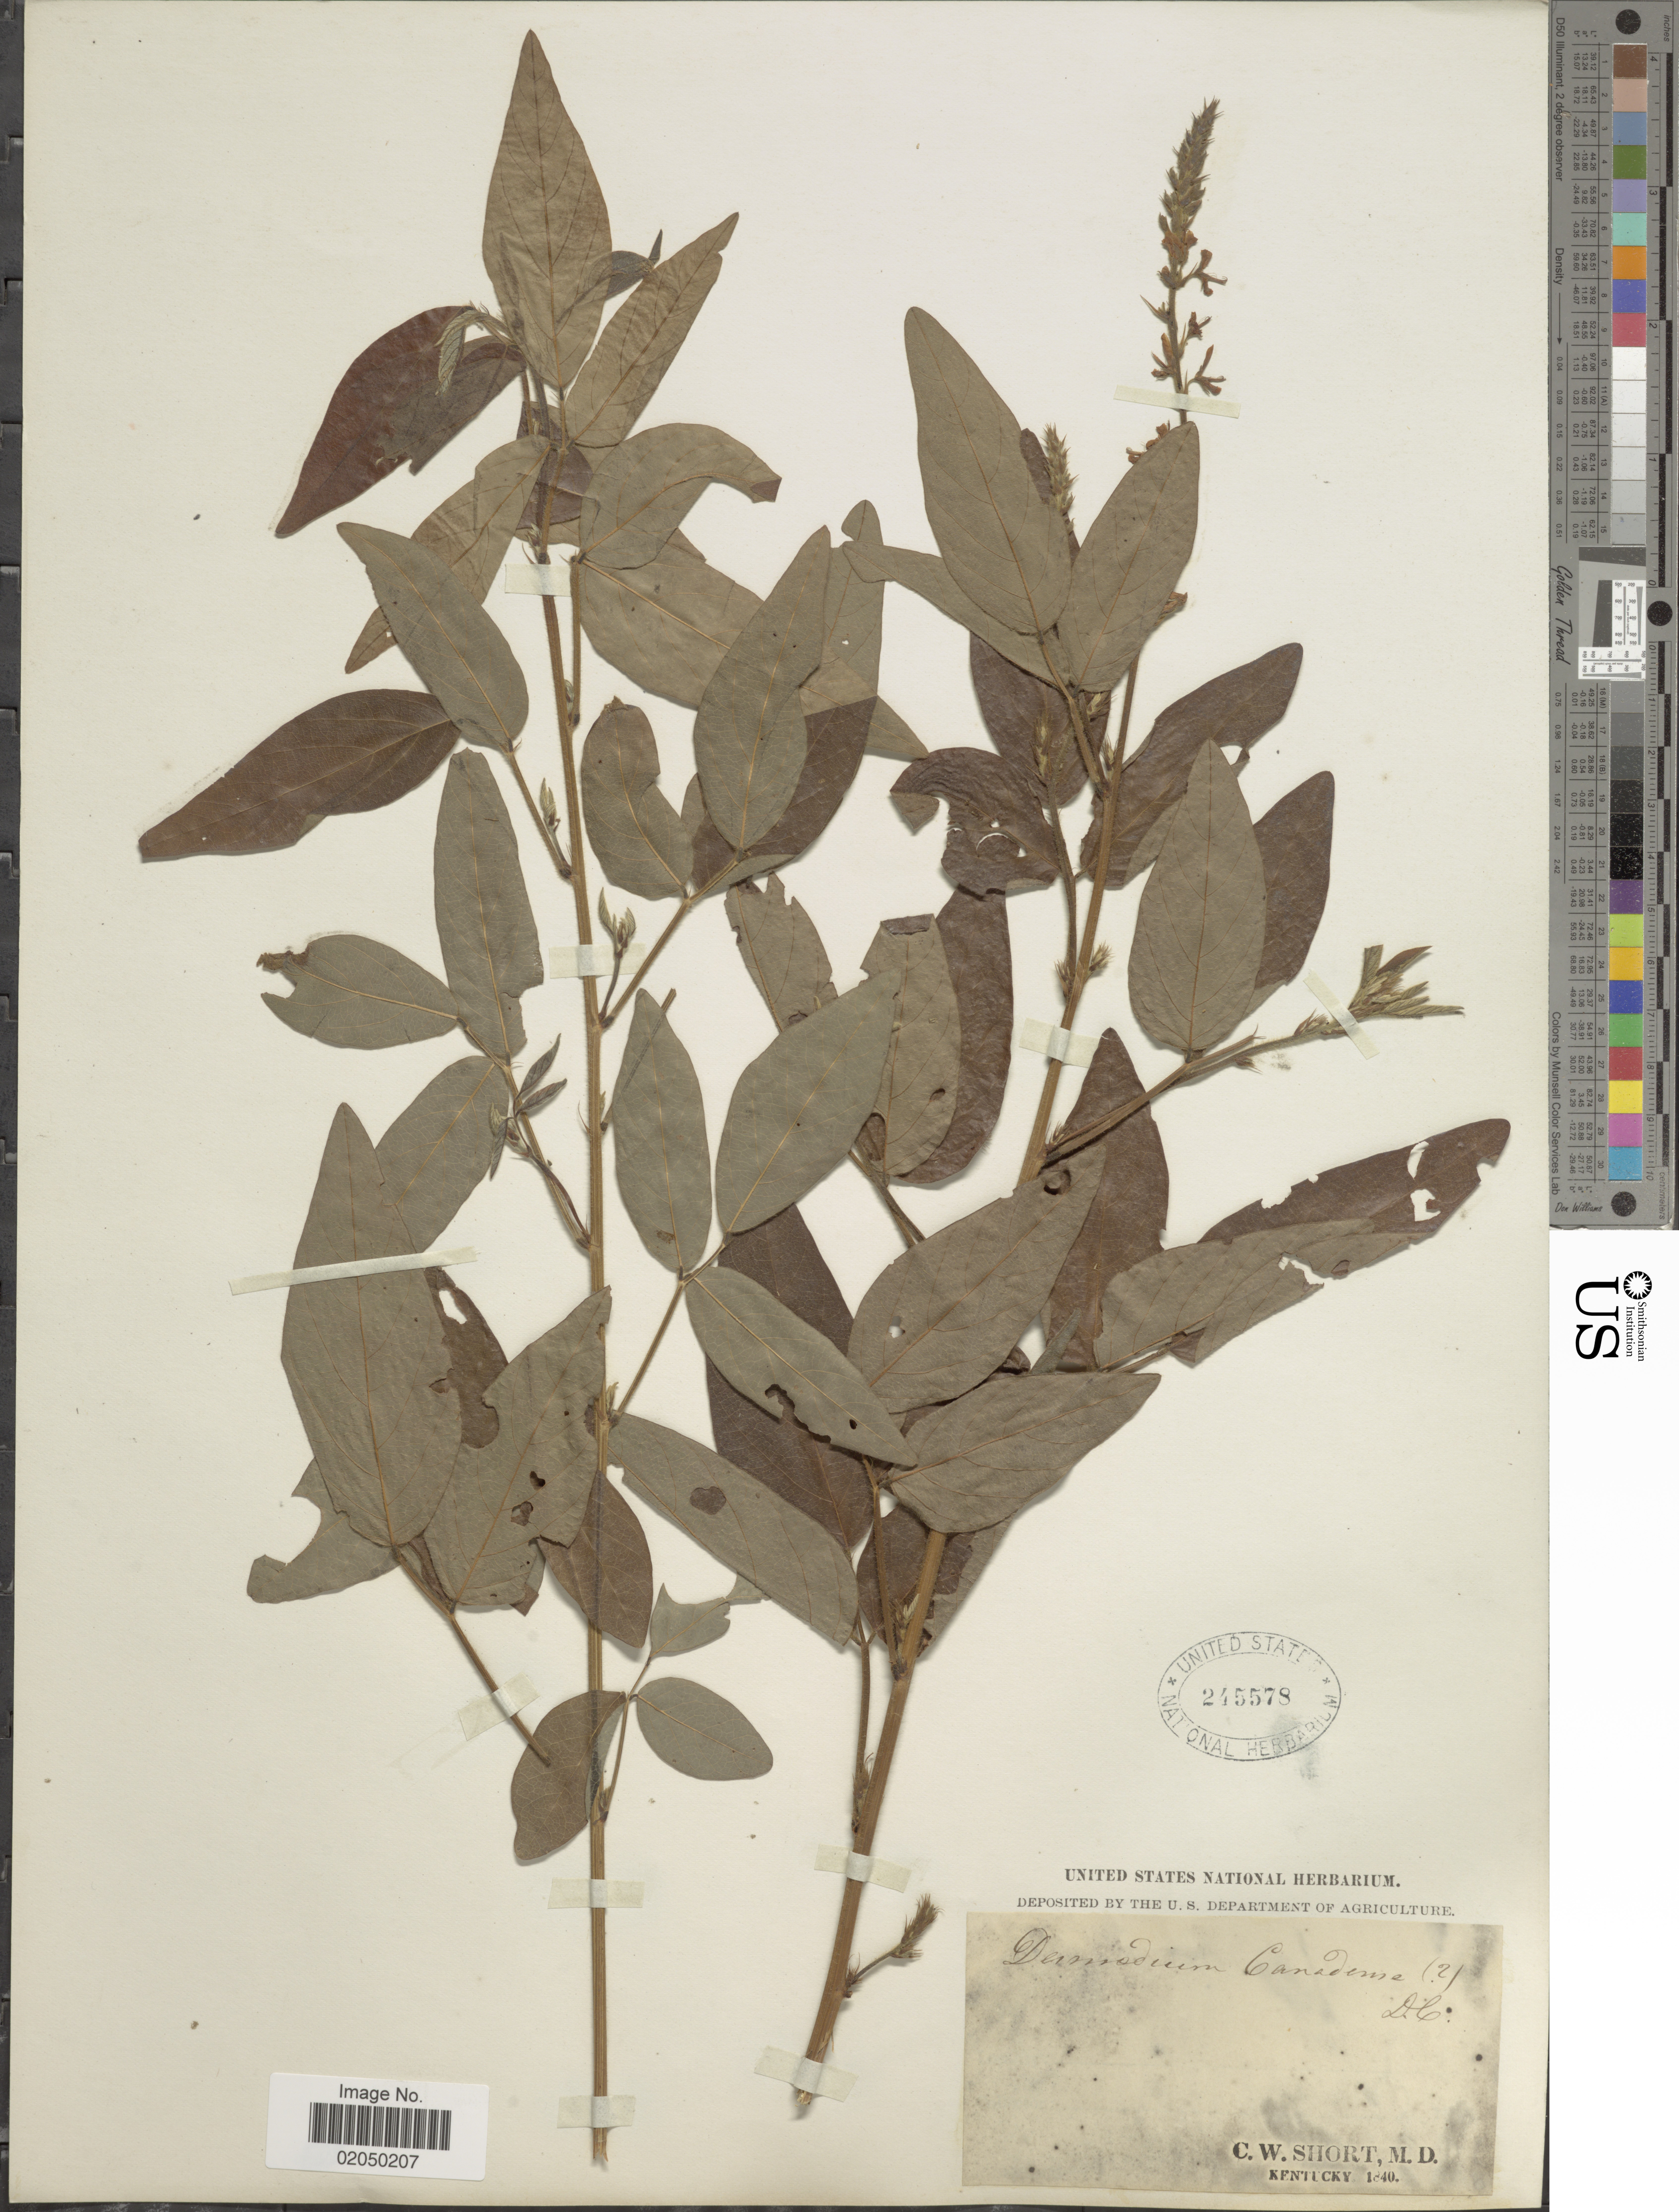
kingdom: Plantae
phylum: Tracheophyta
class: Magnoliopsida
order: Fabales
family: Fabaceae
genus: Desmodium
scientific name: Desmodium canadense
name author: (L.) DC.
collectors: C. W. Short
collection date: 1840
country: United States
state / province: Kentucky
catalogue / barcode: US 245578